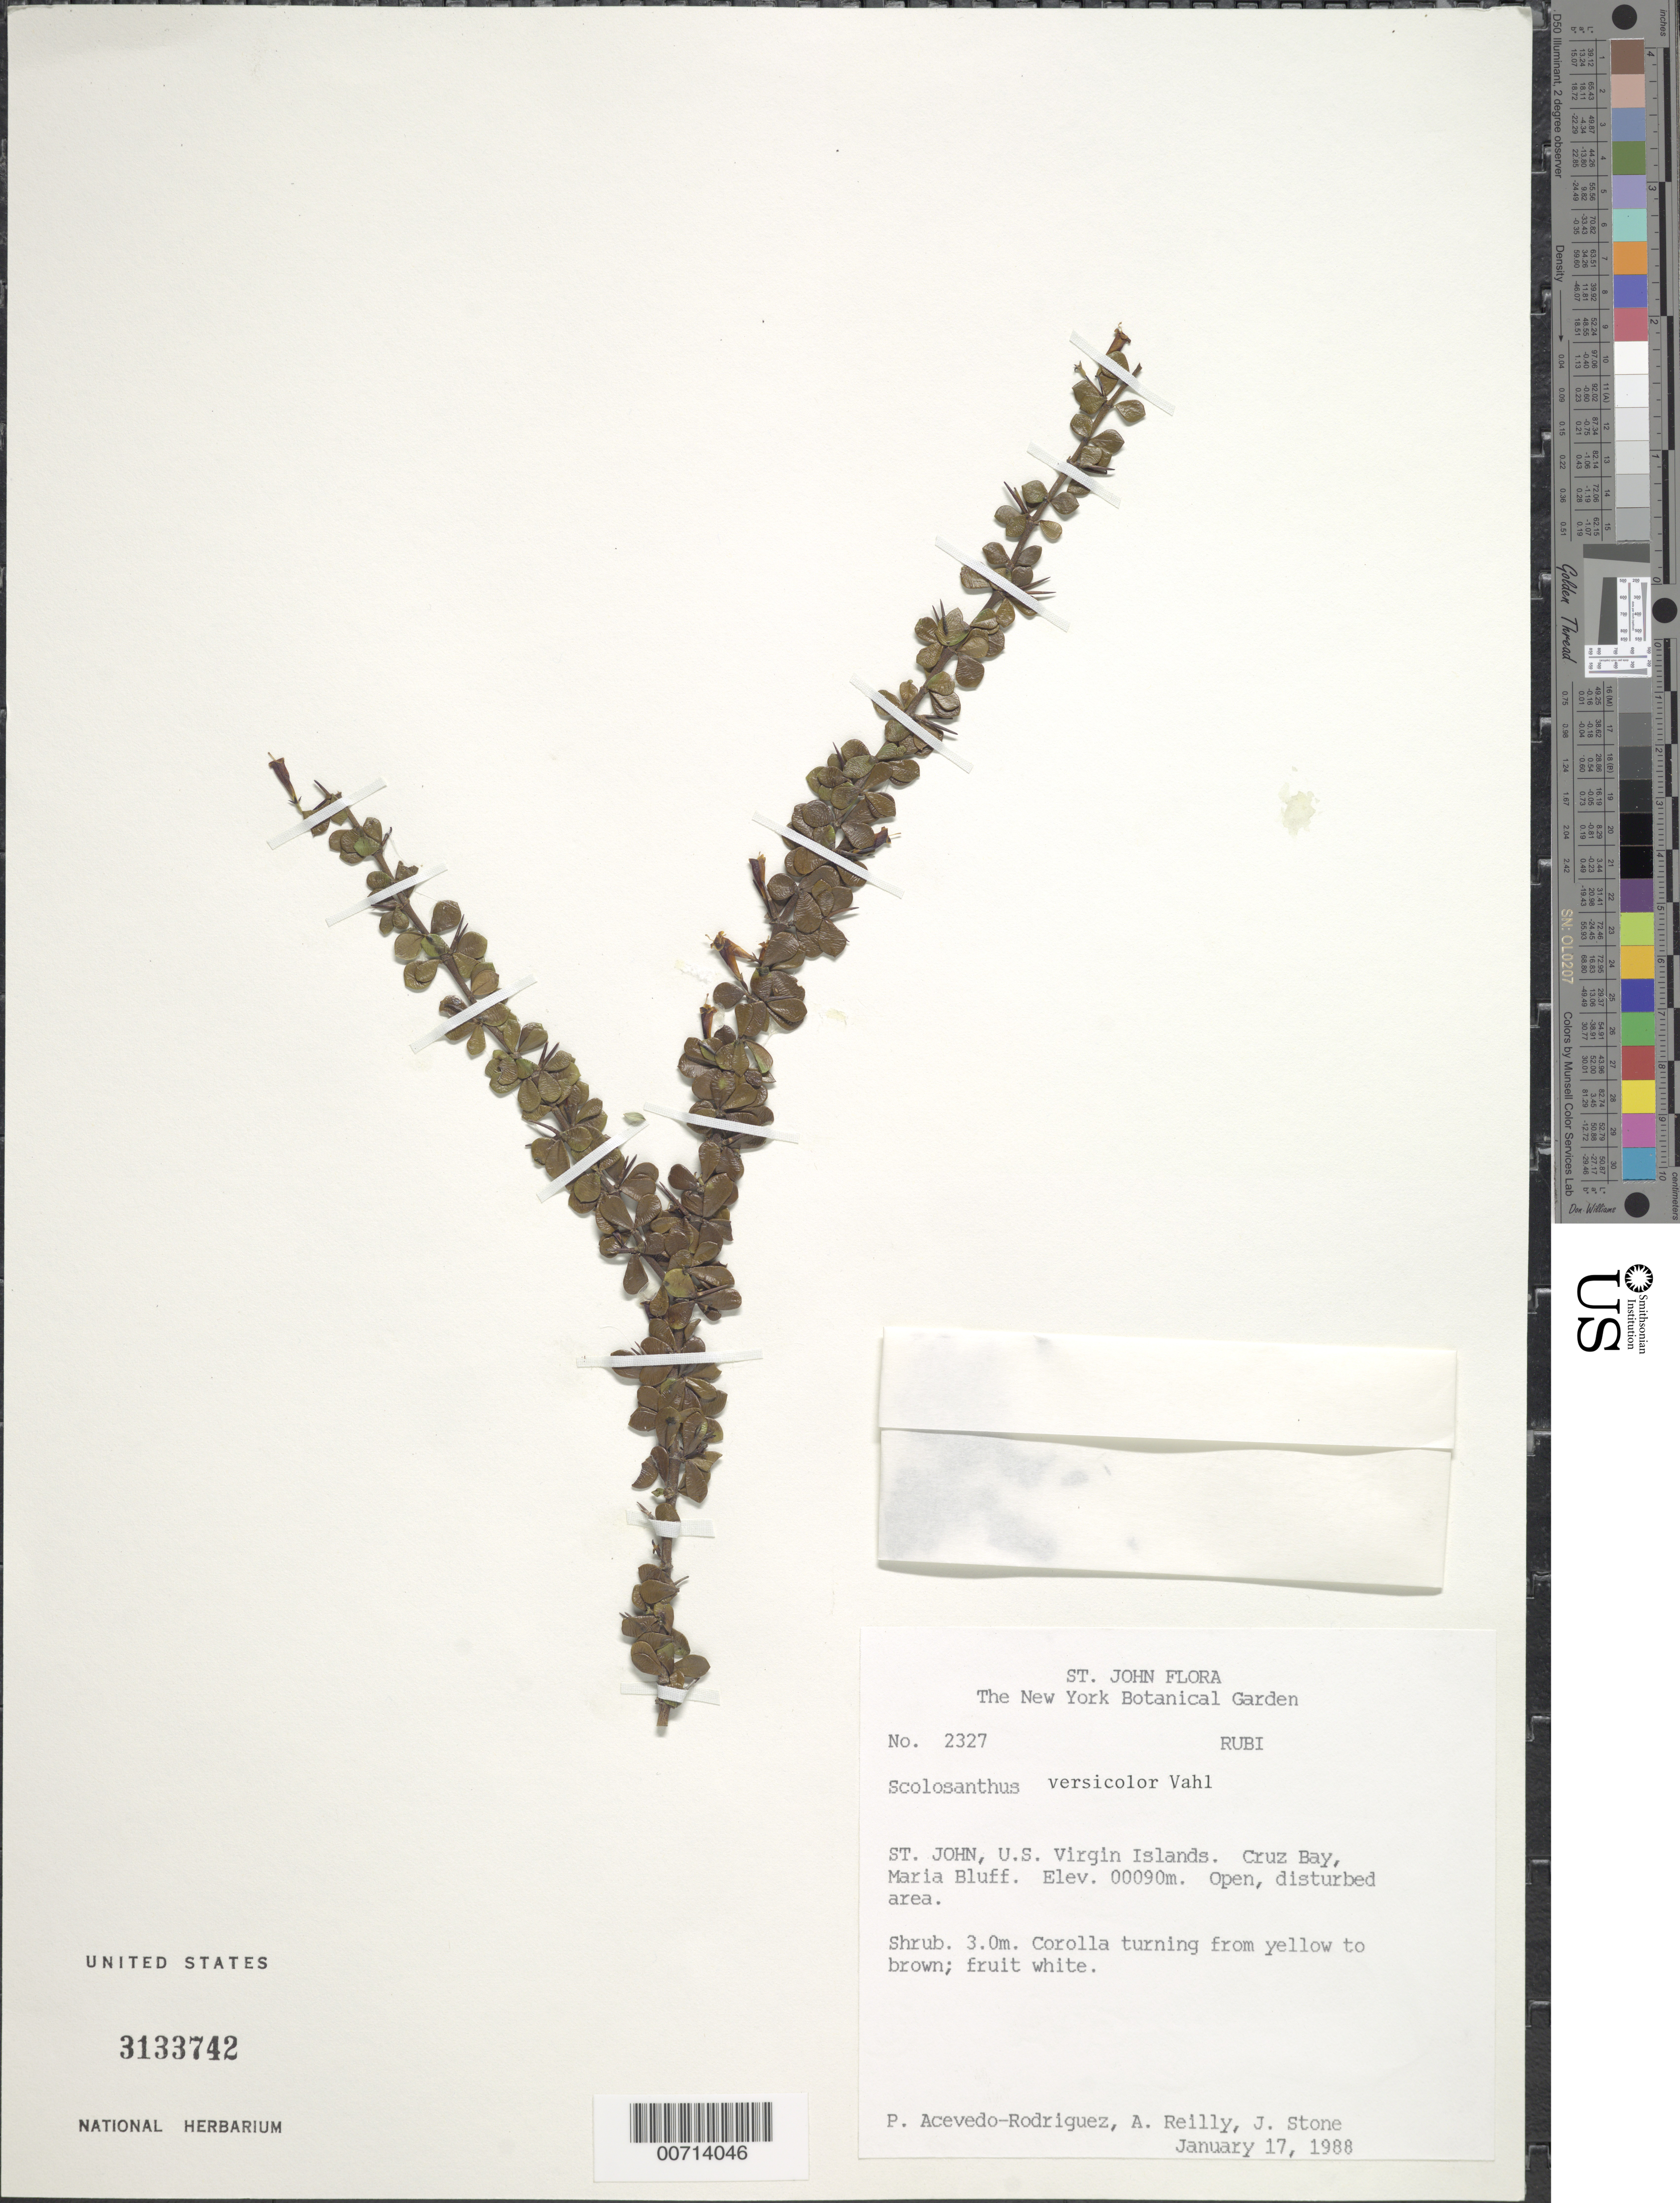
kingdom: Plantae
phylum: Tracheophyta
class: Magnoliopsida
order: Gentianales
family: Rubiaceae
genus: Scolosanthus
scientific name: Scolosanthus versicolor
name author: Vahl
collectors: P. Acevedo-Rodr., A. Reilly & J. Stone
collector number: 2327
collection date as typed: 17 Jan 1988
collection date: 1988-01-17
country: U.S. Virgin Islands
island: St. John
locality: Cruz Bay Quarter; Maria Bluff.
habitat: Open, disturbed area.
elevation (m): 90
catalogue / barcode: US 3133742